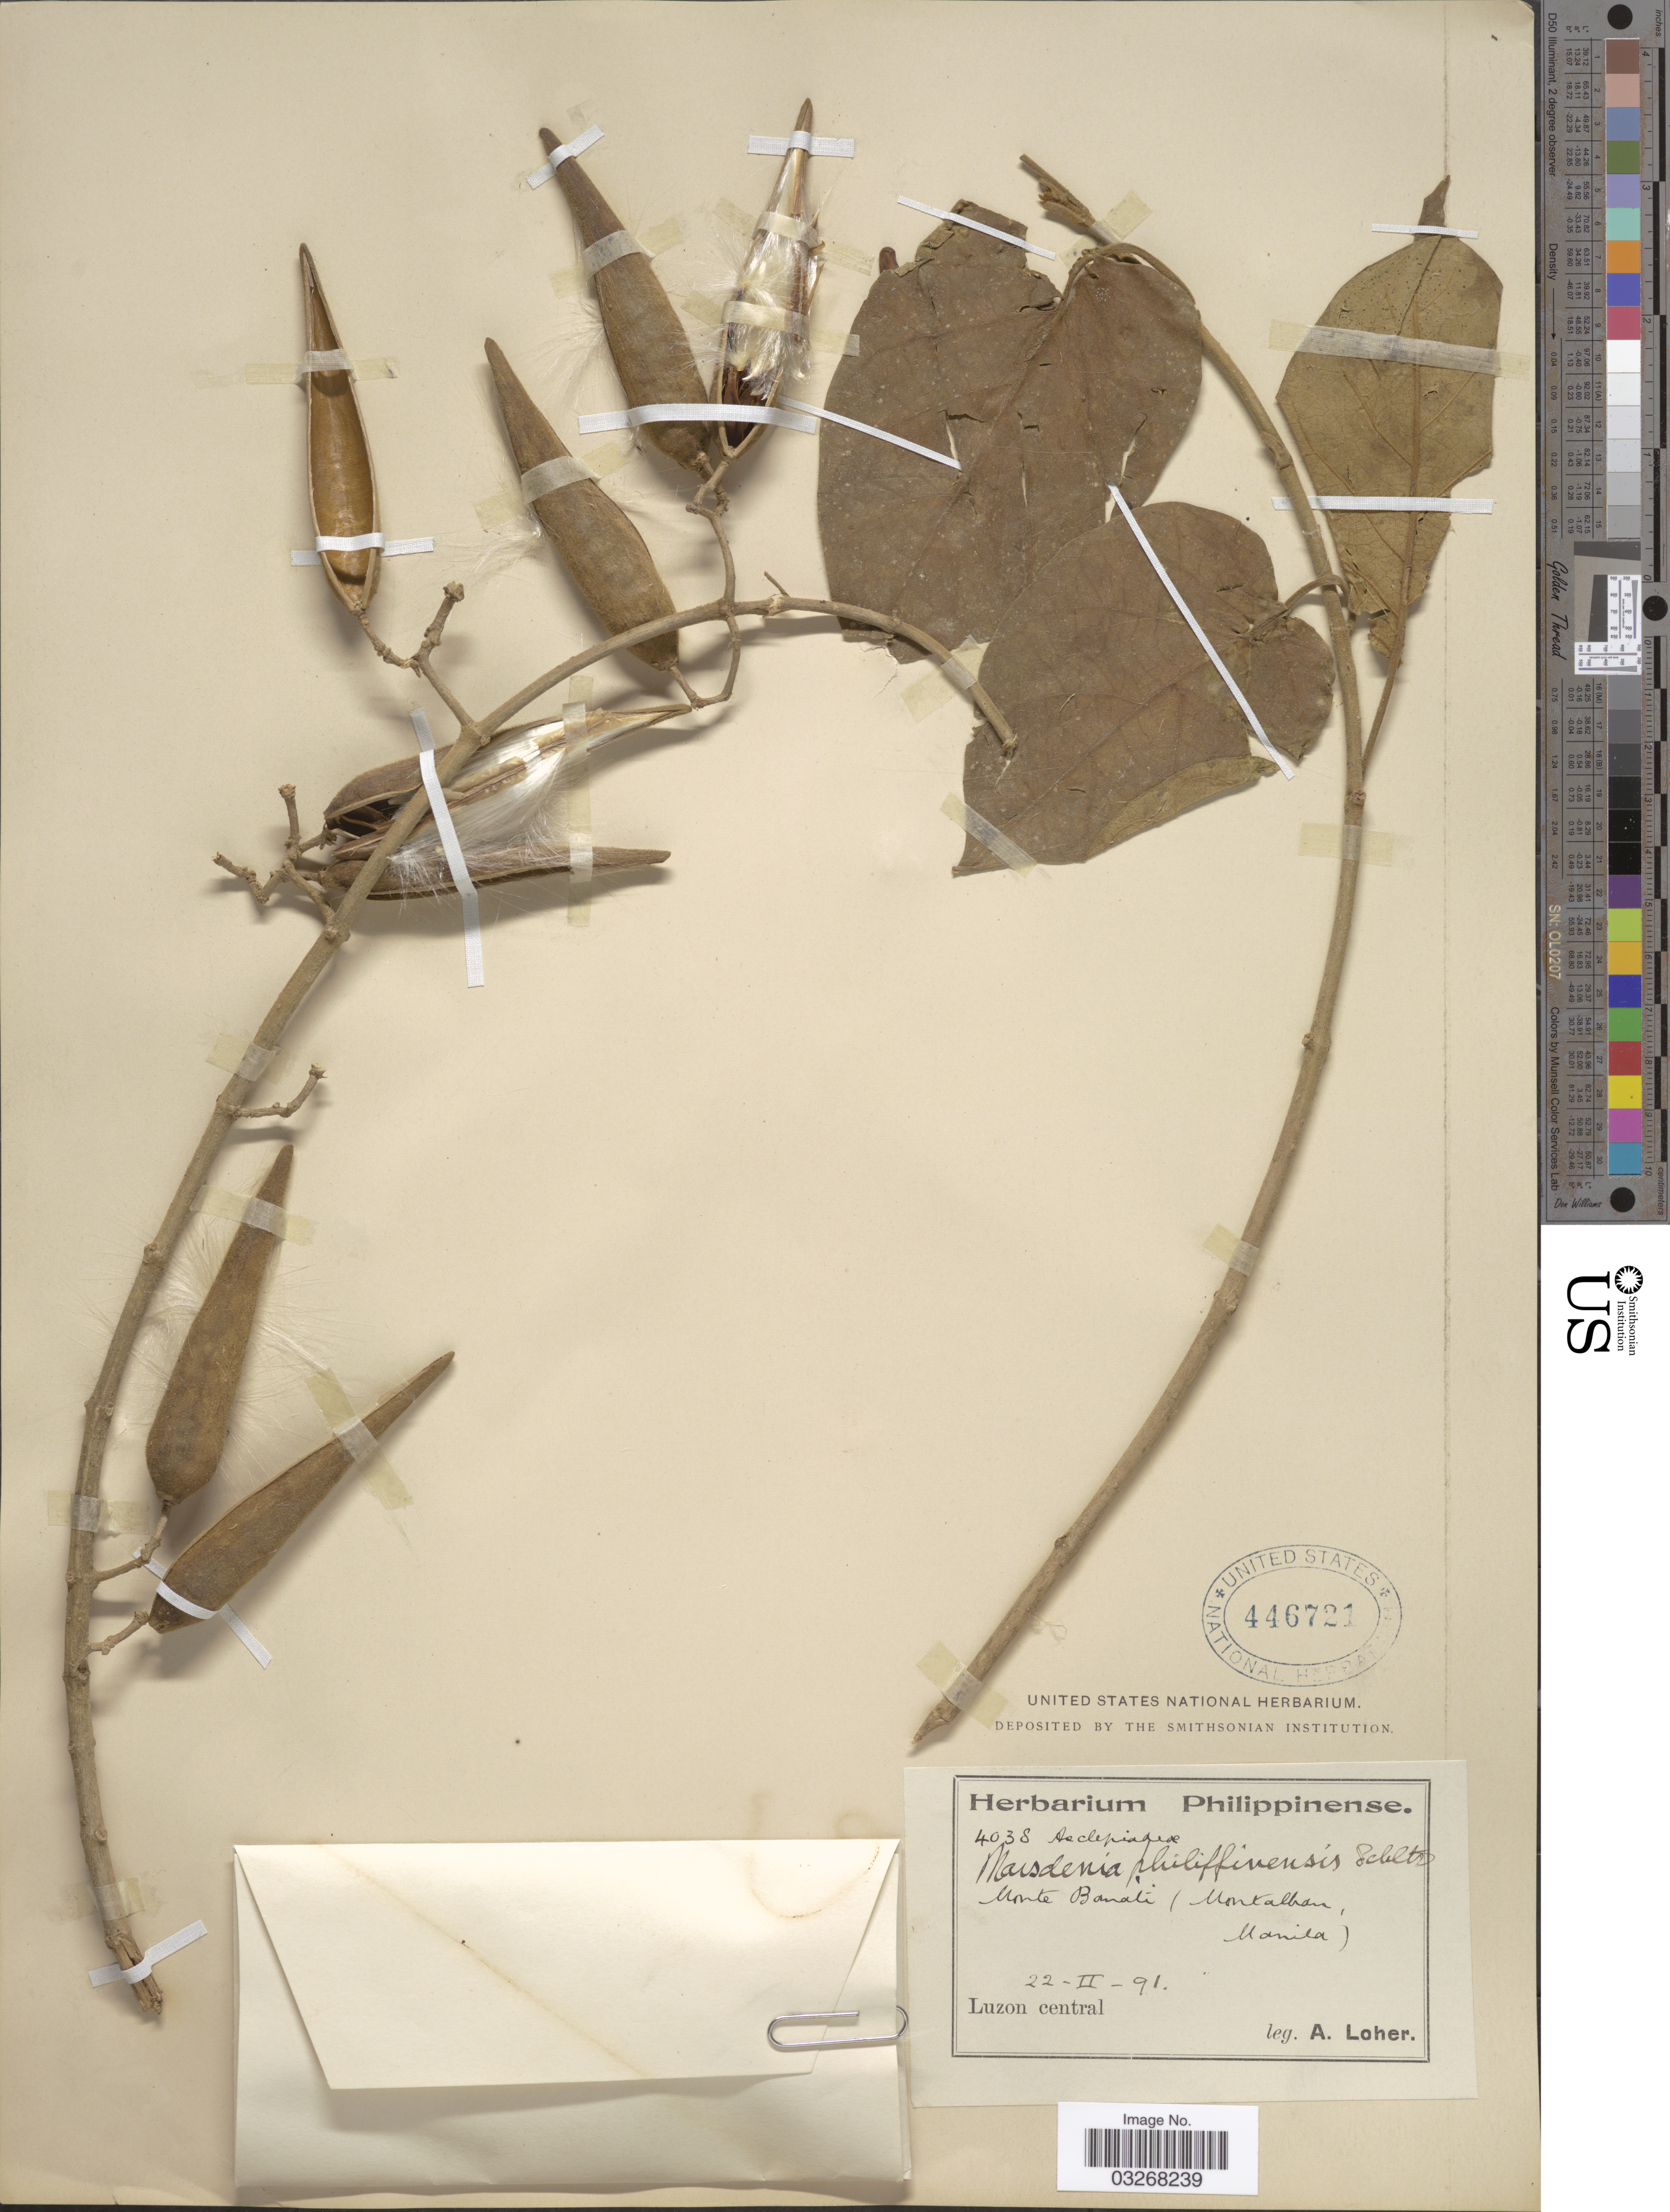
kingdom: Plantae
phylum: Tracheophyta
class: Magnoliopsida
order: Gentianales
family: Apocynaceae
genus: Marsdenia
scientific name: Marsdenia philippinensis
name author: Schltr.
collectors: A. Loher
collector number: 4038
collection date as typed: Transcribed d/m/y: 22/2/91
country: Philippines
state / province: Central Luzon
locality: Monte Banate (Montalban, Manila). Luzon central.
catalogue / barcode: US 446721